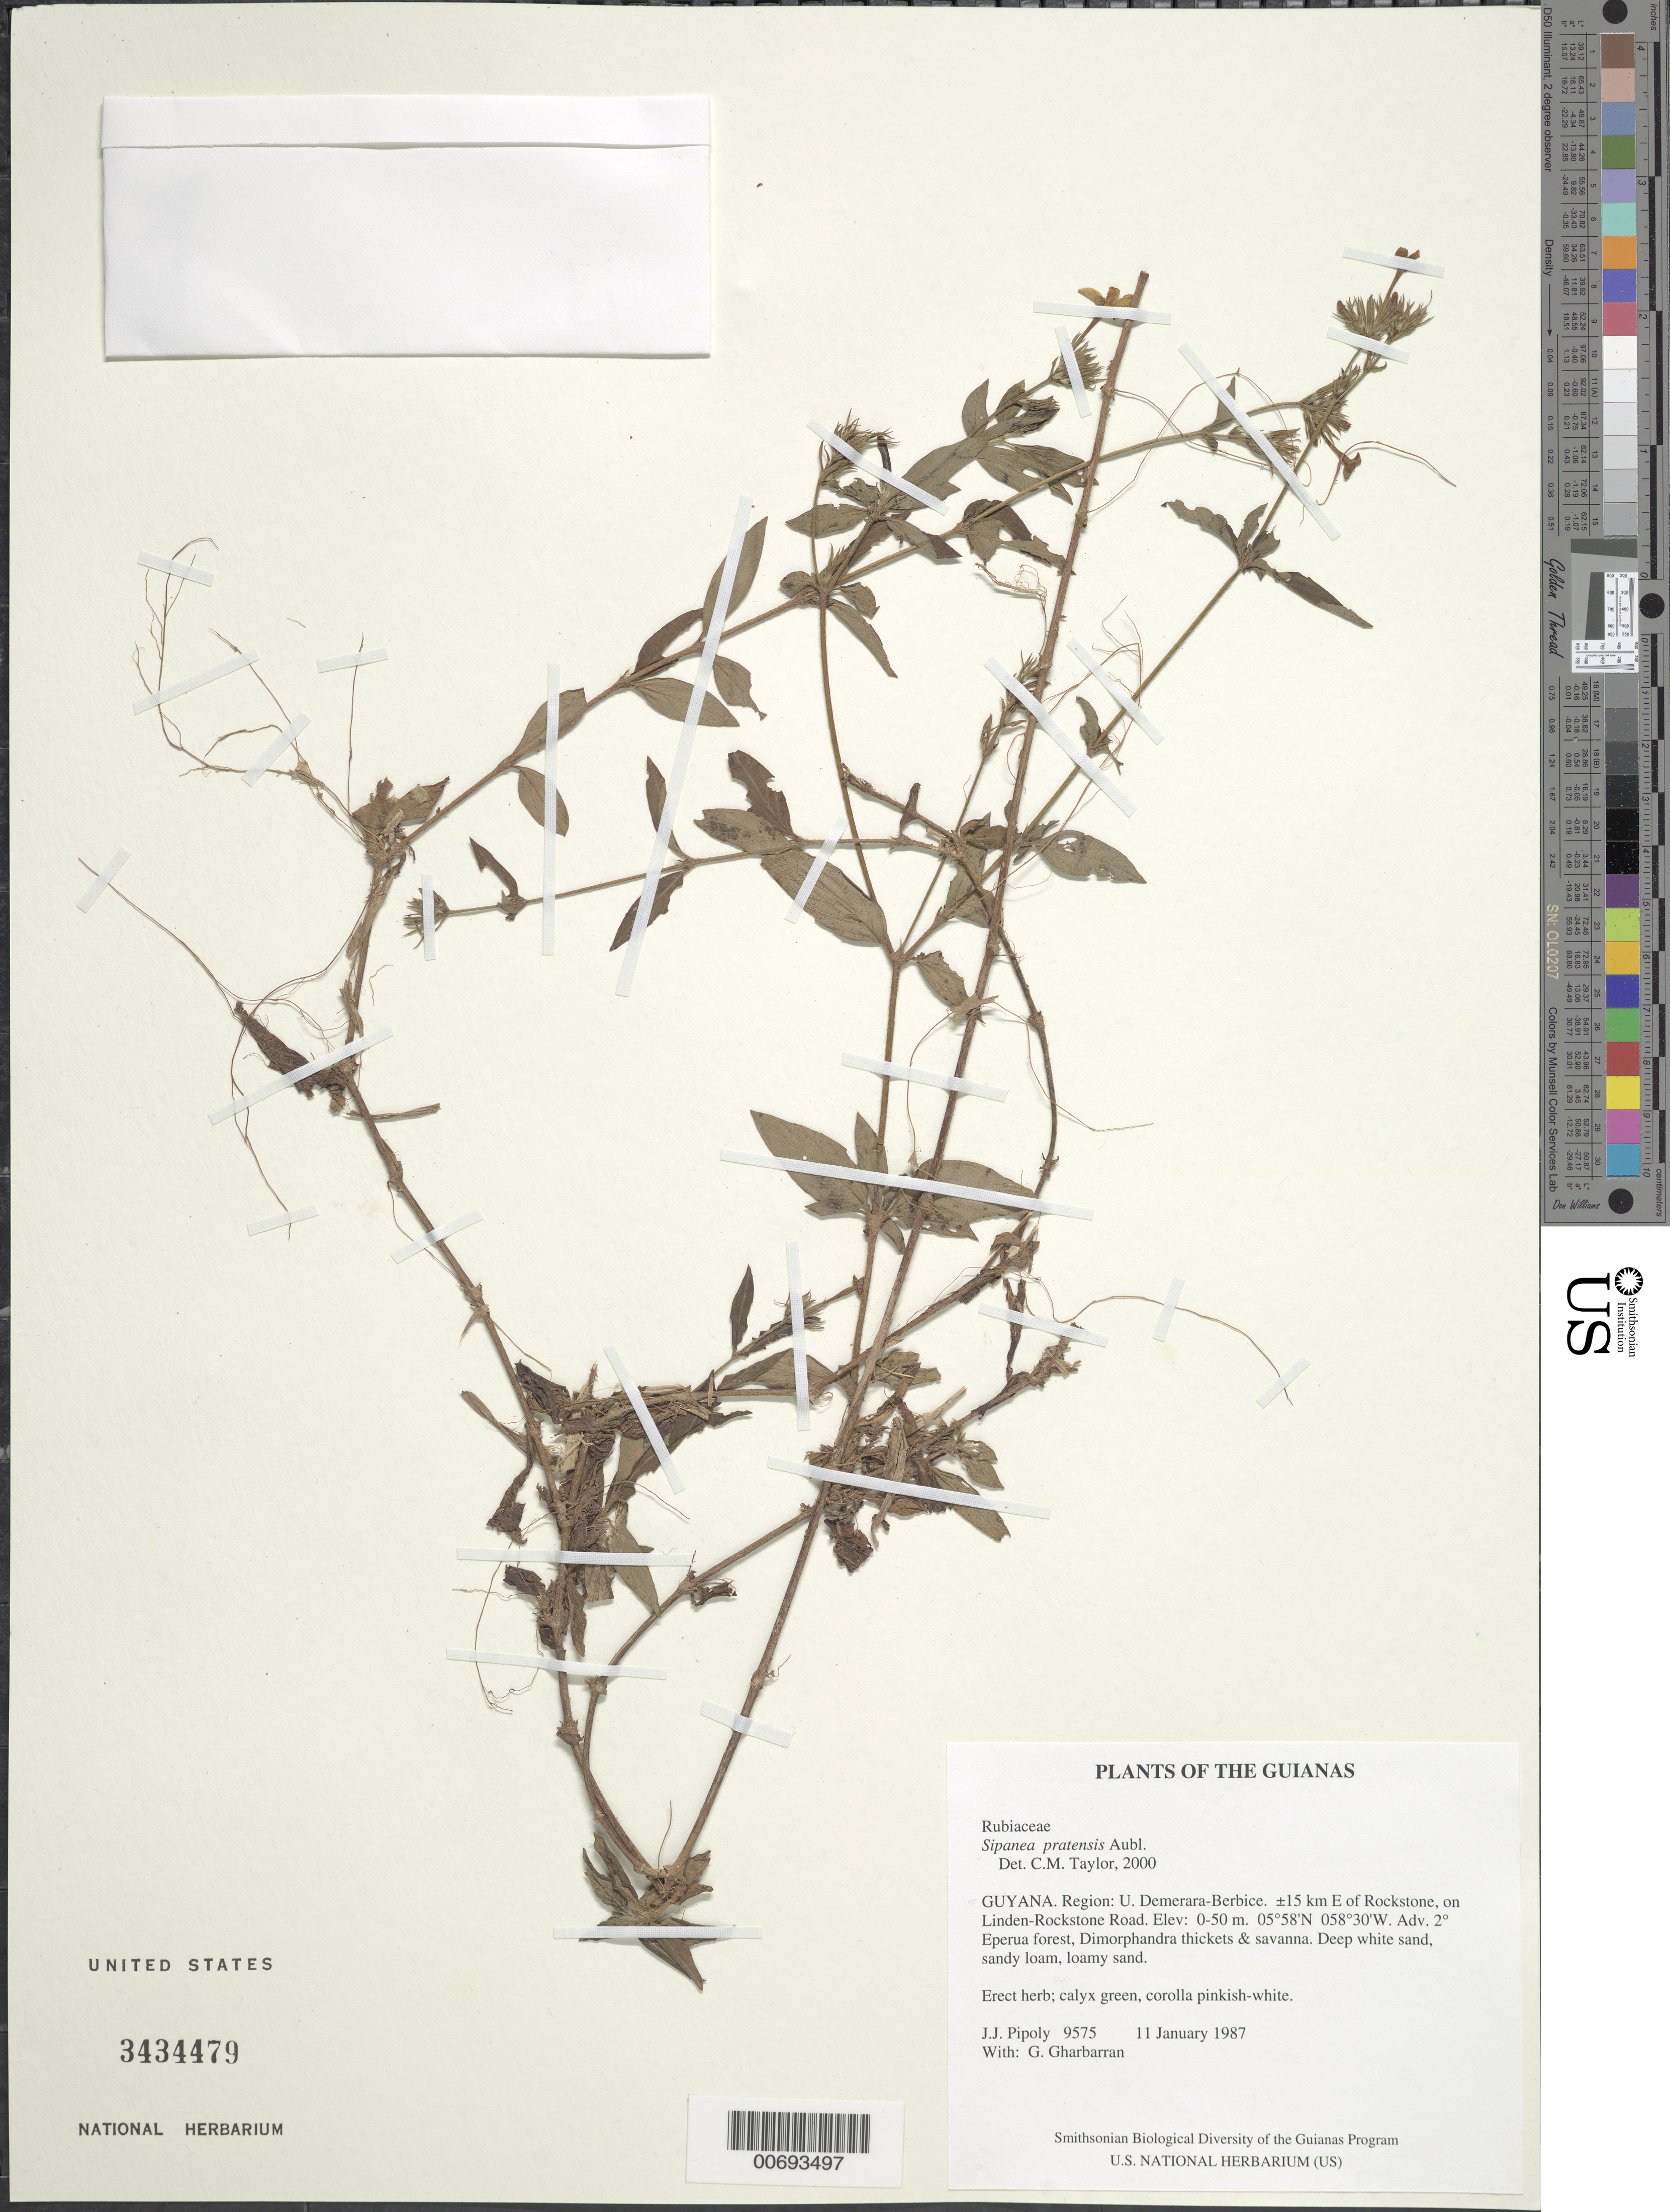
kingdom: Plantae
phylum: Tracheophyta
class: Magnoliopsida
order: Gentianales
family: Rubiaceae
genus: Sipanea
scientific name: Sipanea pratensis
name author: Aubl.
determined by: Taylor, Charlotte M.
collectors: J. J. Pipoly & G. Gharbarran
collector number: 9575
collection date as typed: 11 January 1987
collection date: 1987-01-11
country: Guyana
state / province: U. Demerara-Berbice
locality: ±15 km E of Rockstone, on Linden-Rockstone Road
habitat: Adv. secondary Eperua forest, Dimorphandra thickets & savanna. Deep white sand, sandy loam, loamy sand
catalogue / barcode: US 3434479